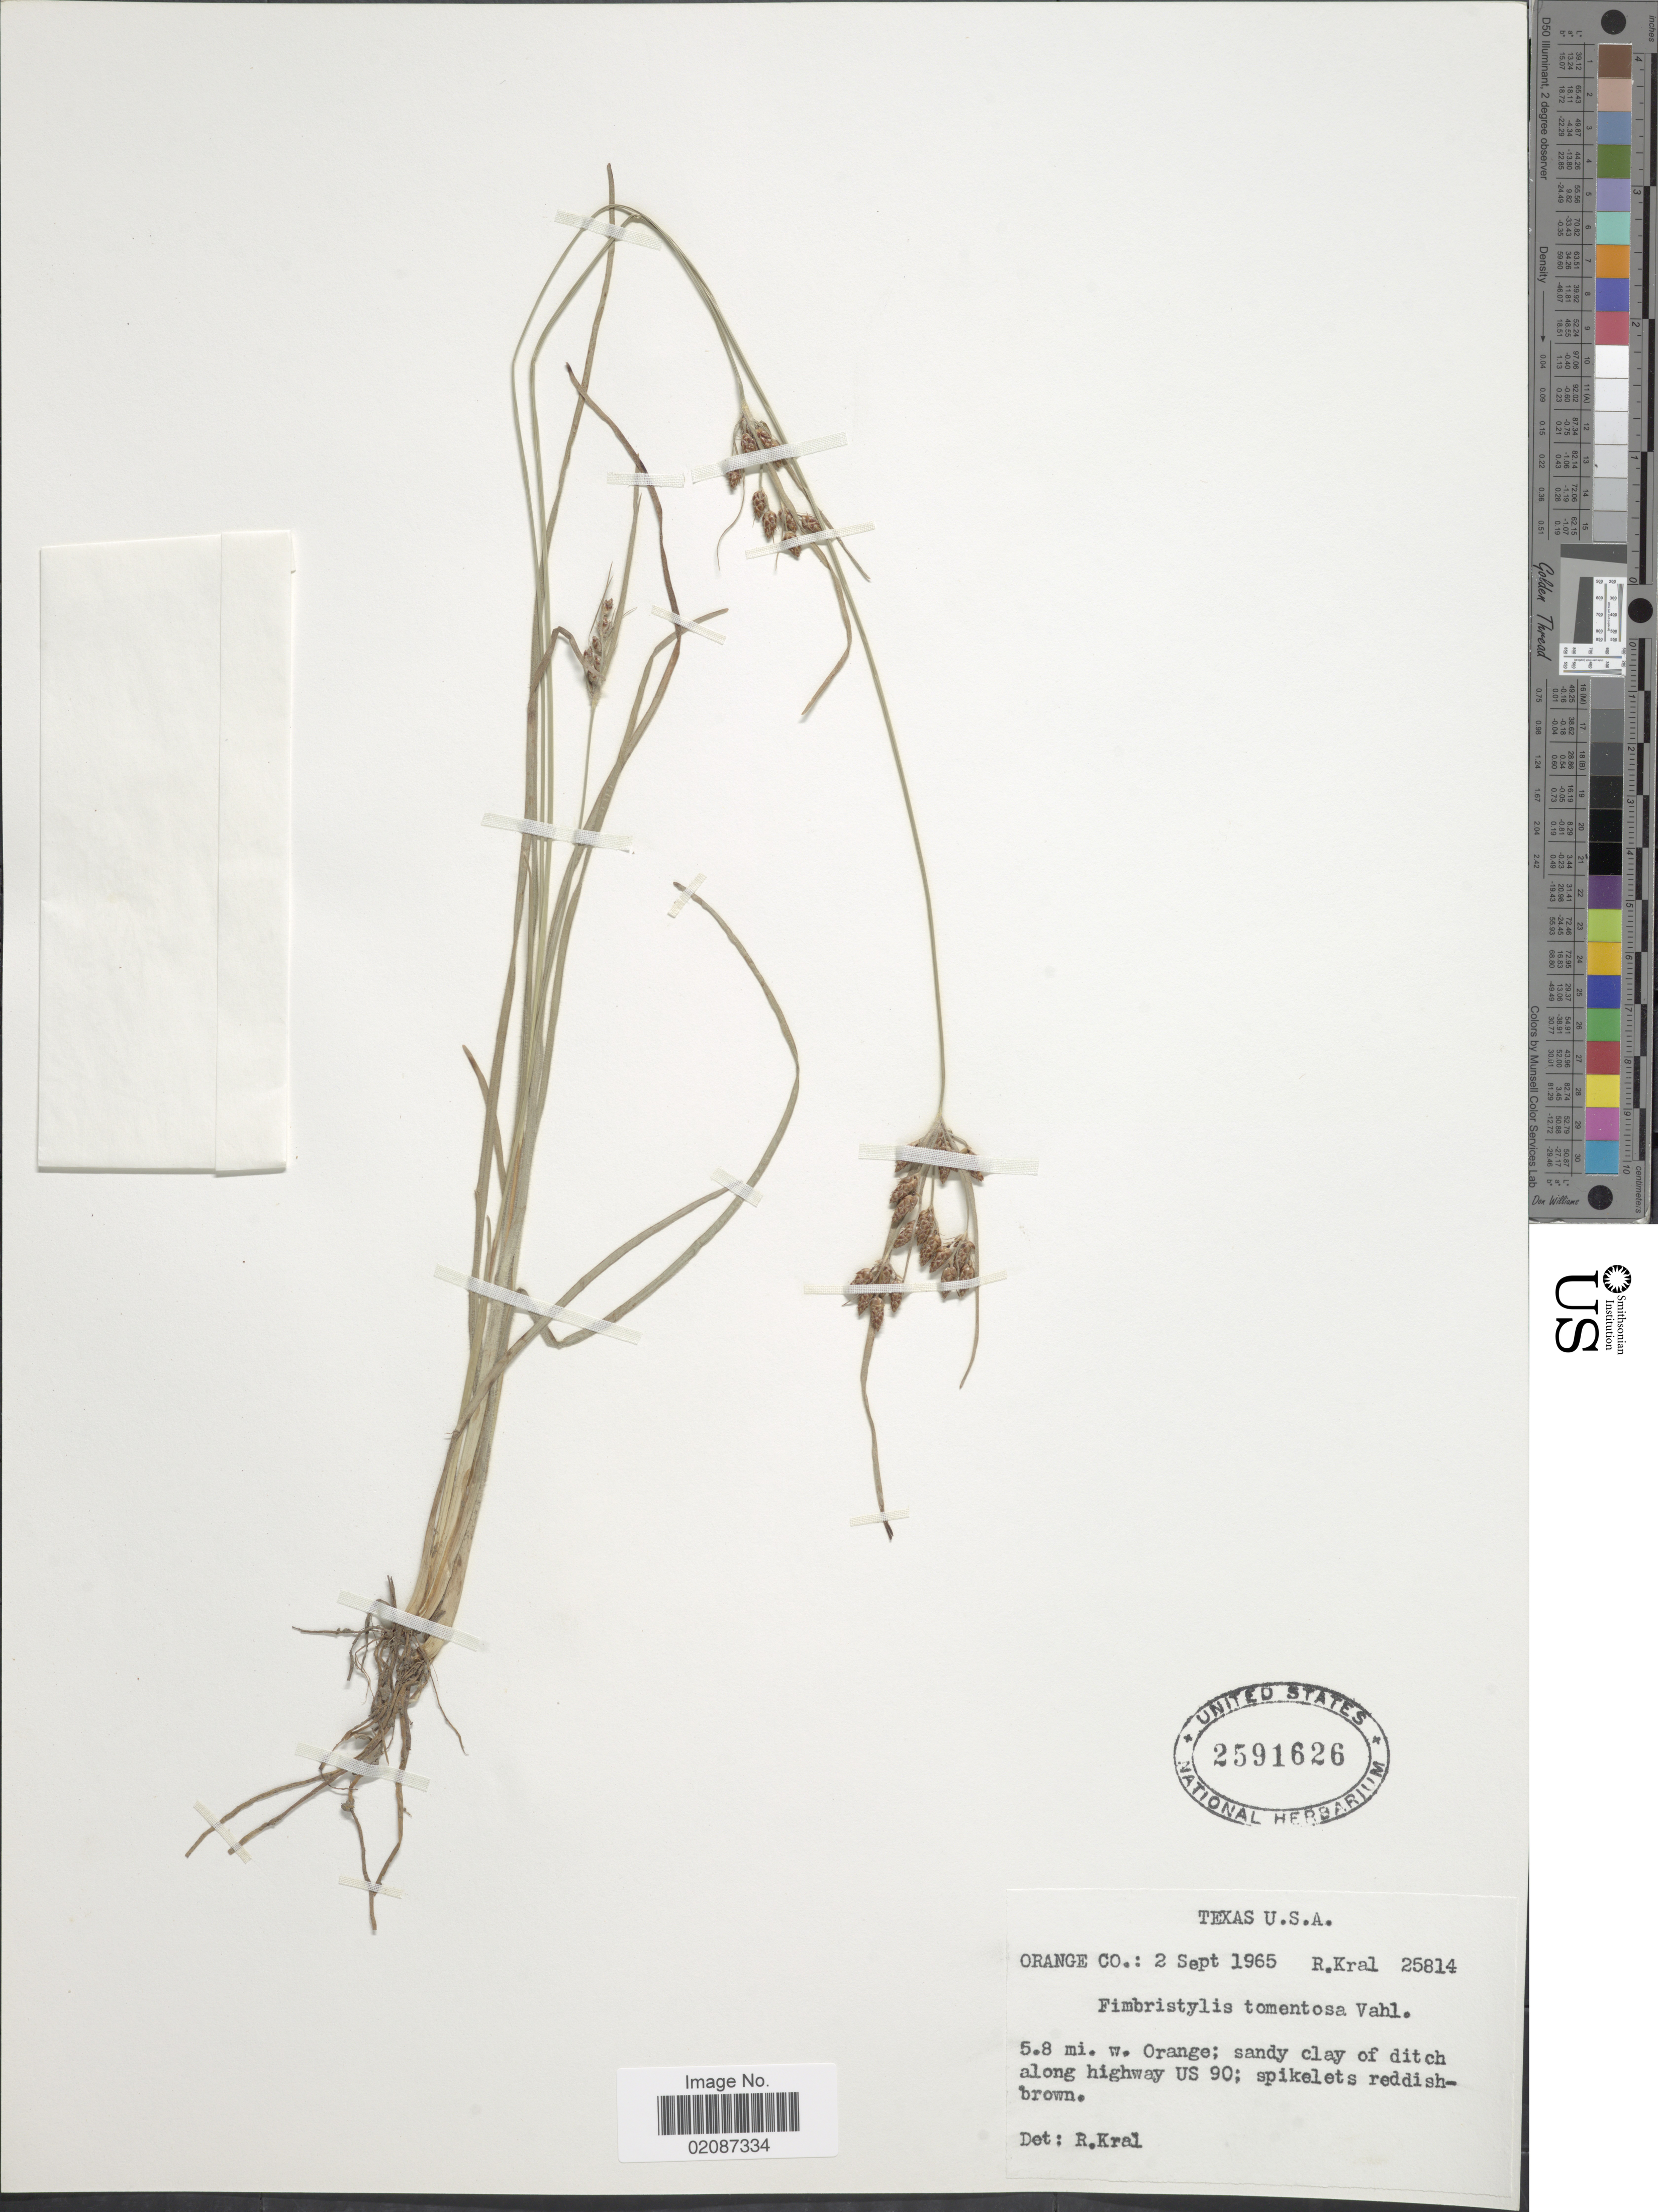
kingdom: Plantae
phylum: Tracheophyta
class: Liliopsida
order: Poales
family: Cyperaceae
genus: Fimbristylis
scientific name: Fimbristylis tomentosa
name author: Vahl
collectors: R. Kral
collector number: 25814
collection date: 1965-09-02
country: United States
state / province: Texas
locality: Orange Co.: 5.8 mi. w. Orange; sandy clay of ditch along highway US 90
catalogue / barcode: US 2591626